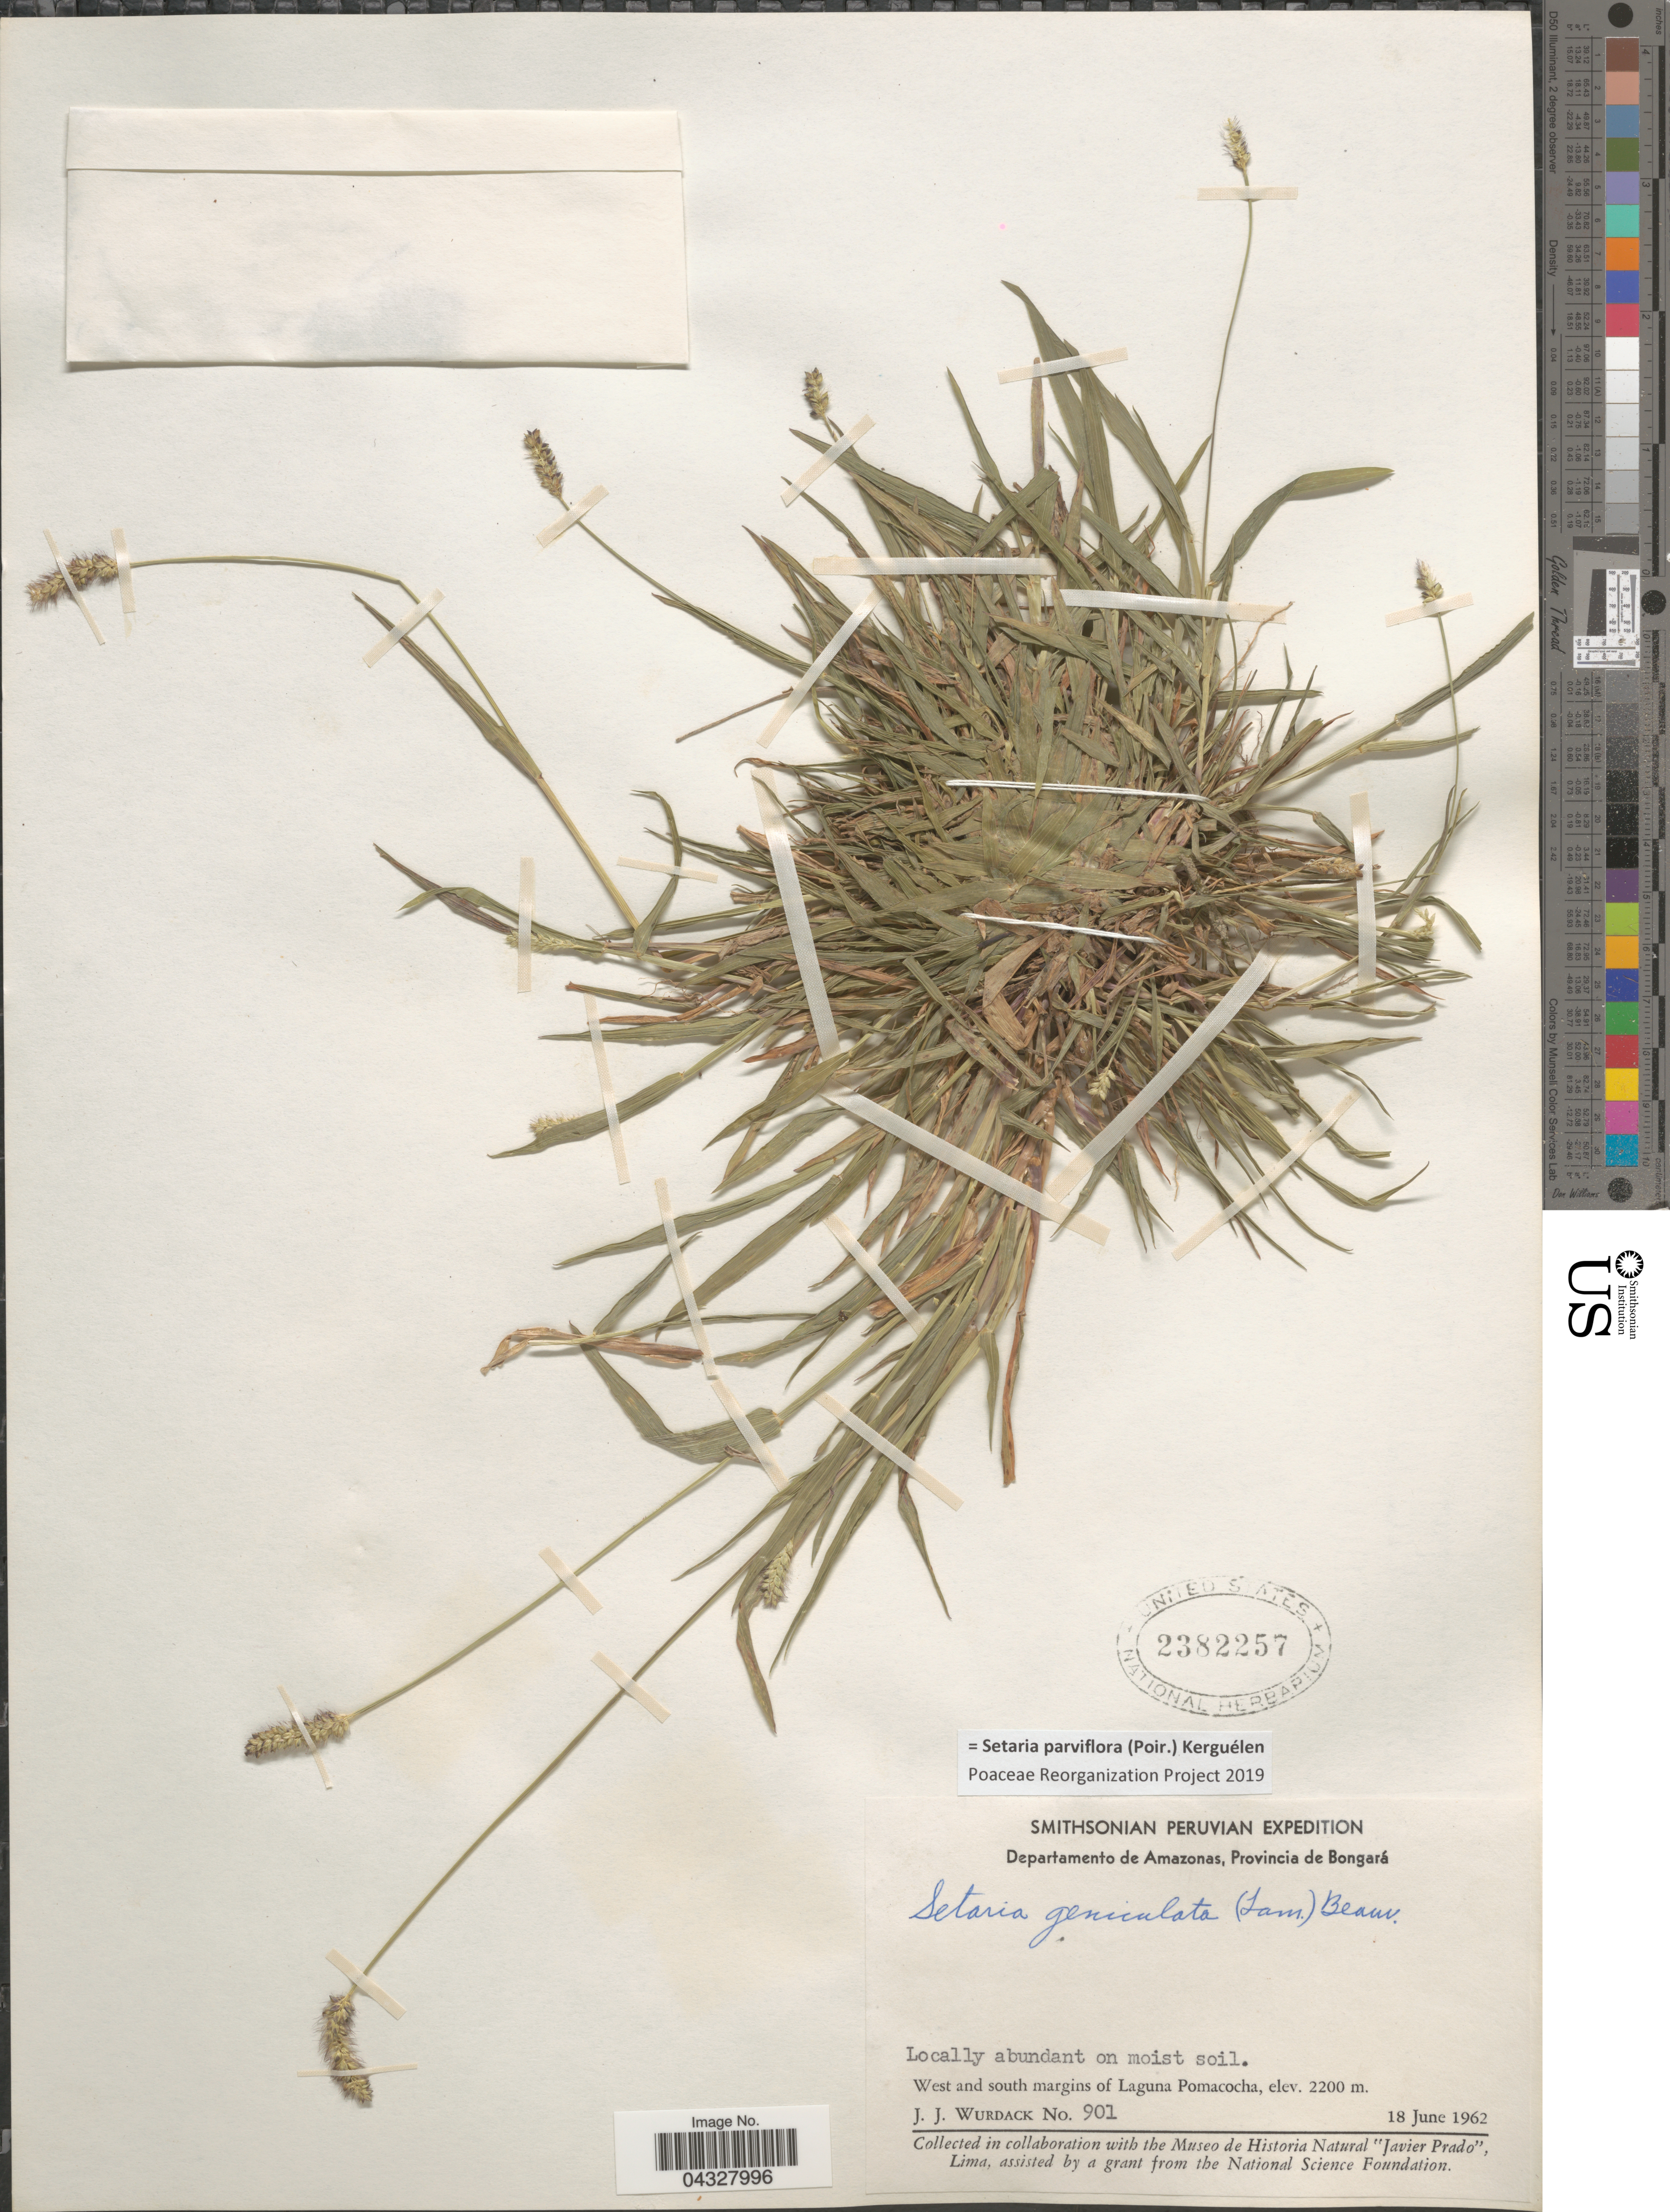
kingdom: Plantae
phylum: Tracheophyta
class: Liliopsida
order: Poales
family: Poaceae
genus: Setaria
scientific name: Setaria parviflora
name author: (Poir.) Kerguélen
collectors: J. J. Wurdack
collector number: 901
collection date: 1962-06-18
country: Peru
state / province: Amazonas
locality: Smithsonian Peruvian Expedition. Departamento de Amazonas, Provincia de Bongará. West and south margins of Laguna Pomacocha.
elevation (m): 2200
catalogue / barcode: US 2382257